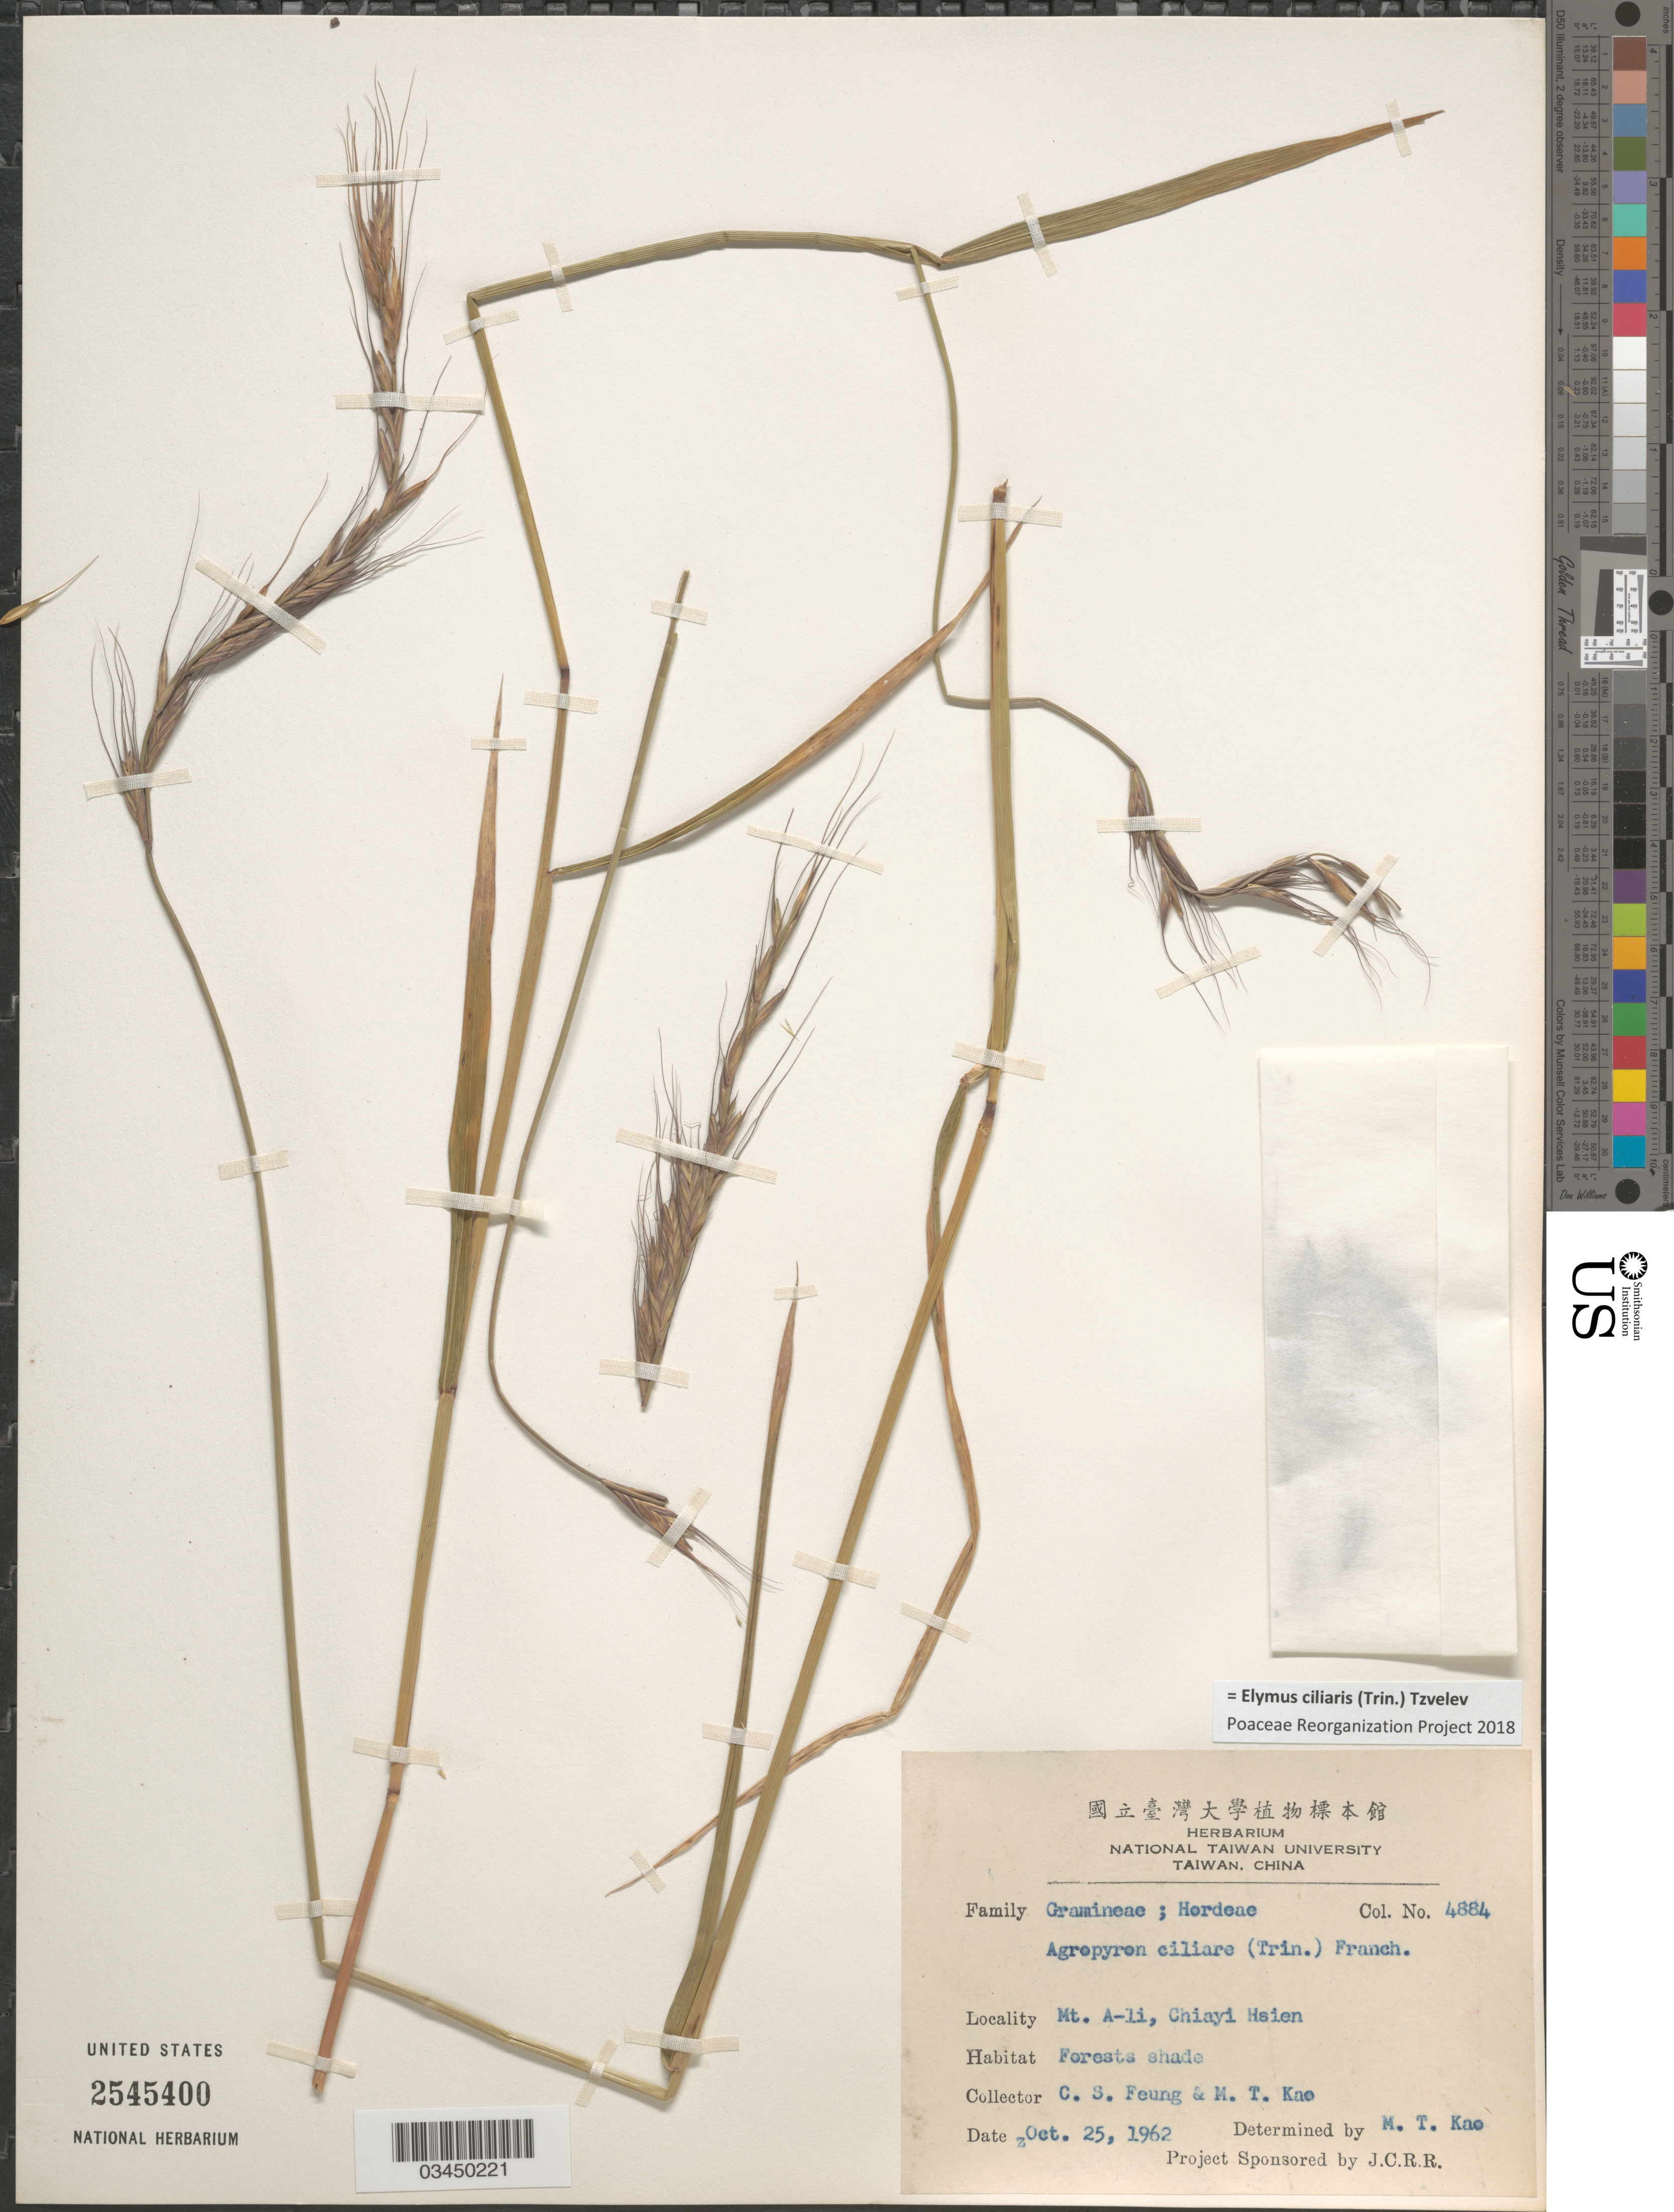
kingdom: Plantae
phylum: Tracheophyta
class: Liliopsida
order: Poales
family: Poaceae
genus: Elymus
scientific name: Elymus ciliaris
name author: (Trin.) Tzvelev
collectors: C. Feung & M. T. Kao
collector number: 4884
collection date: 1962-10-25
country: Taiwan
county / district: Chiayi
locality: Mt. A-li, Chiayi Hsien. Forests shade.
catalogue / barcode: US 2545400